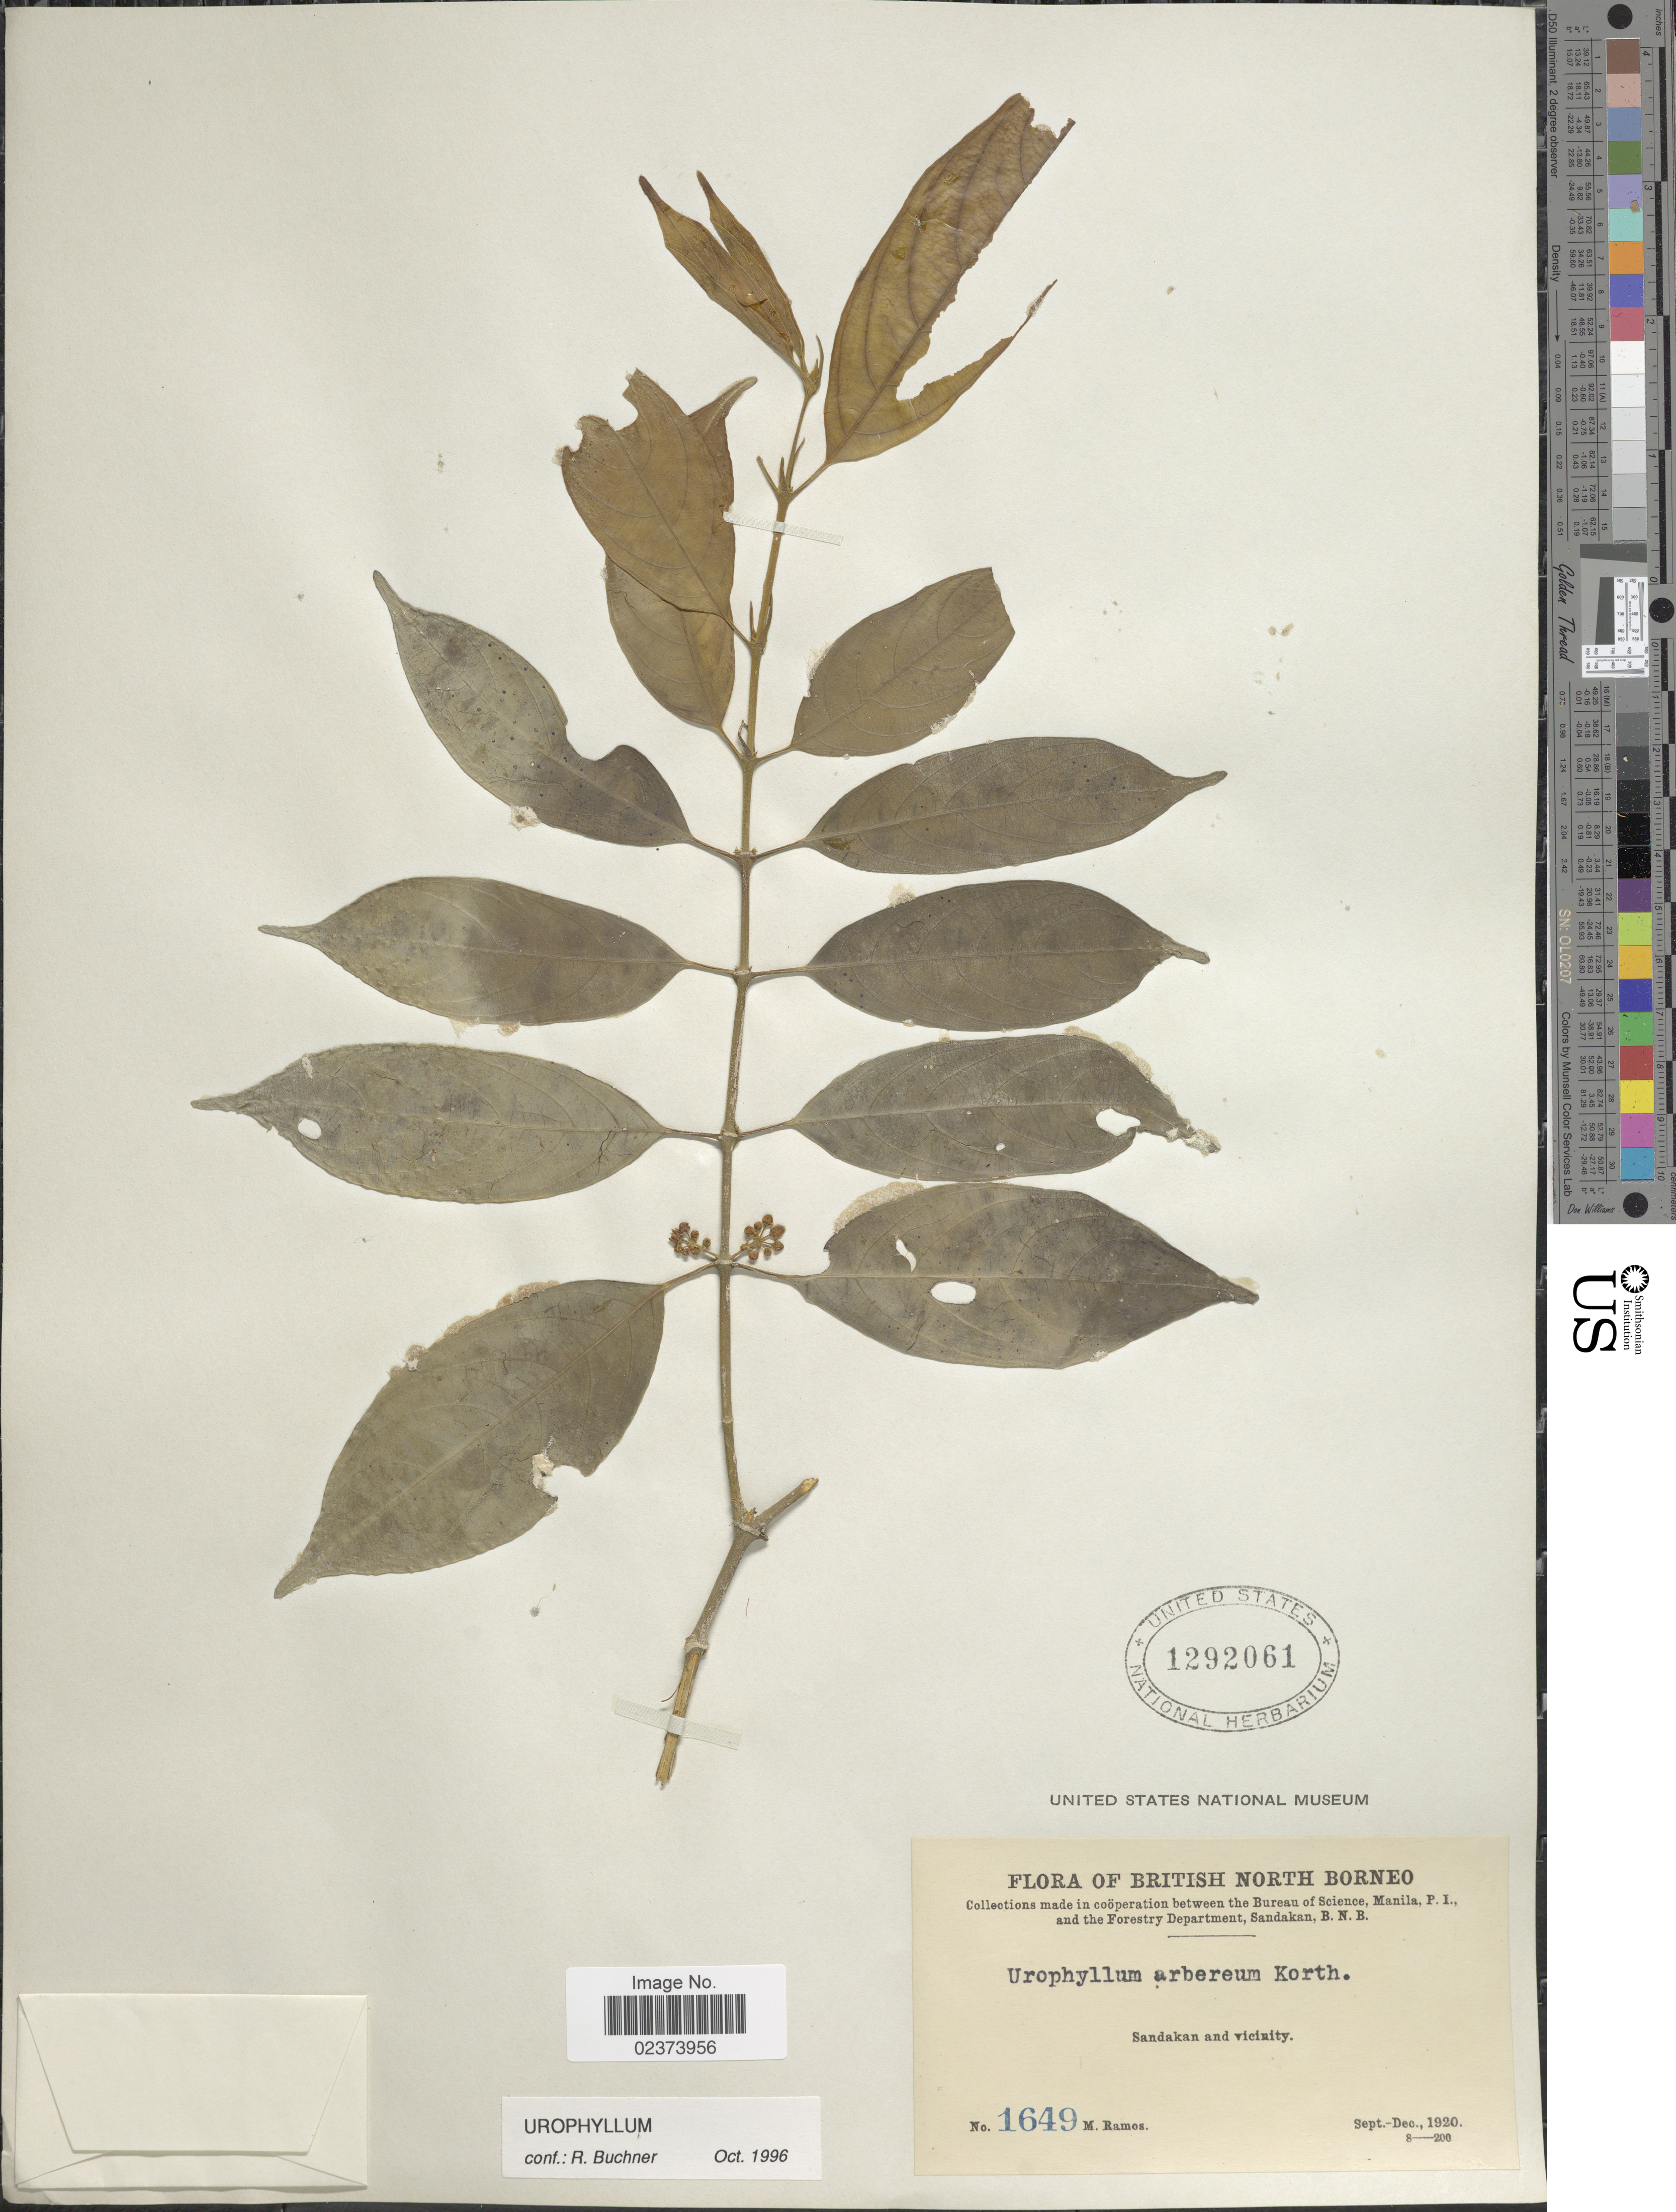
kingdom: Plantae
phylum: Tracheophyta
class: Magnoliopsida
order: Gentianales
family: Rubiaceae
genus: Urophyllum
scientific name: Urophyllum arboreum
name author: (Reinw. ex Blume) Korth.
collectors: M. Ramos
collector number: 1649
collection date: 1920-09/1920-12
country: Malaysia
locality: British North Borneo, Sandakan and vicinity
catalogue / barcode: US 1292061